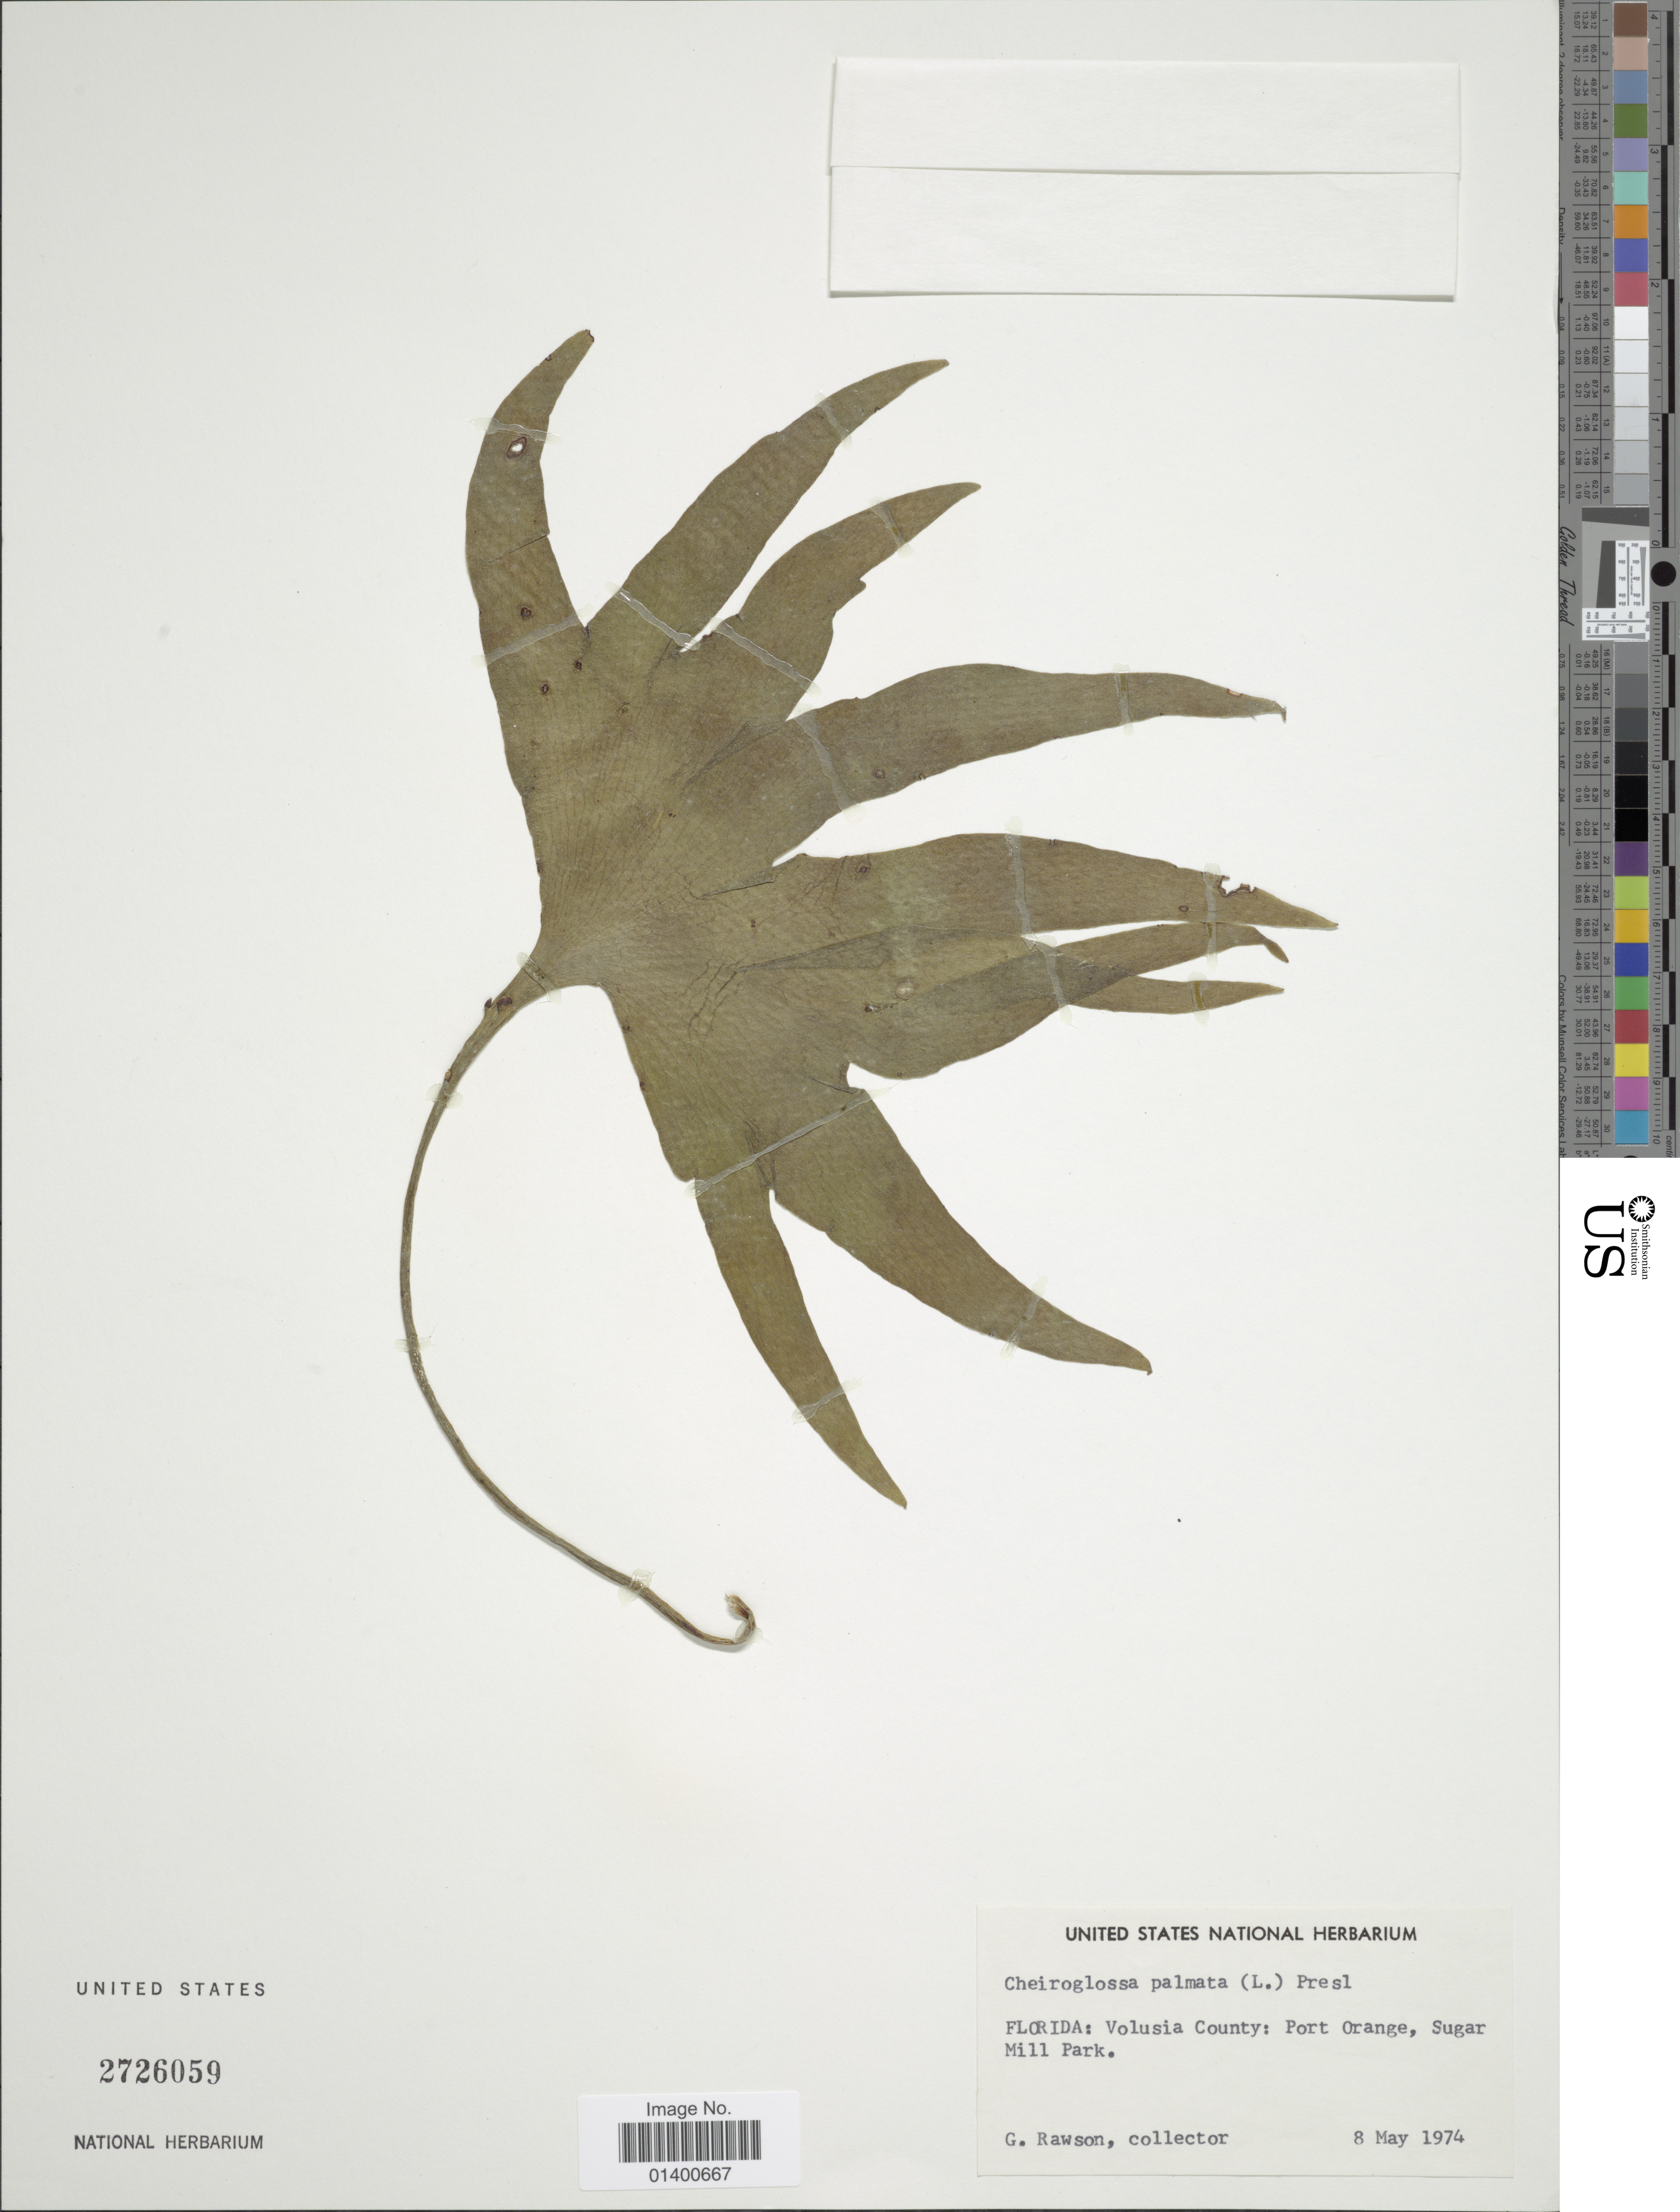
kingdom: Plantae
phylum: Tracheophyta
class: Polypodiopsida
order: Ophioglossales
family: Ophioglossaceae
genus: Cheiroglossa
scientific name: Cheiroglossa palmata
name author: (L.) C. Presl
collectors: G. Rawson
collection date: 1974-05-08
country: United States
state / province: Florida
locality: Volusia County: Port Orange, Sugar Mill Park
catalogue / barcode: US 2726059